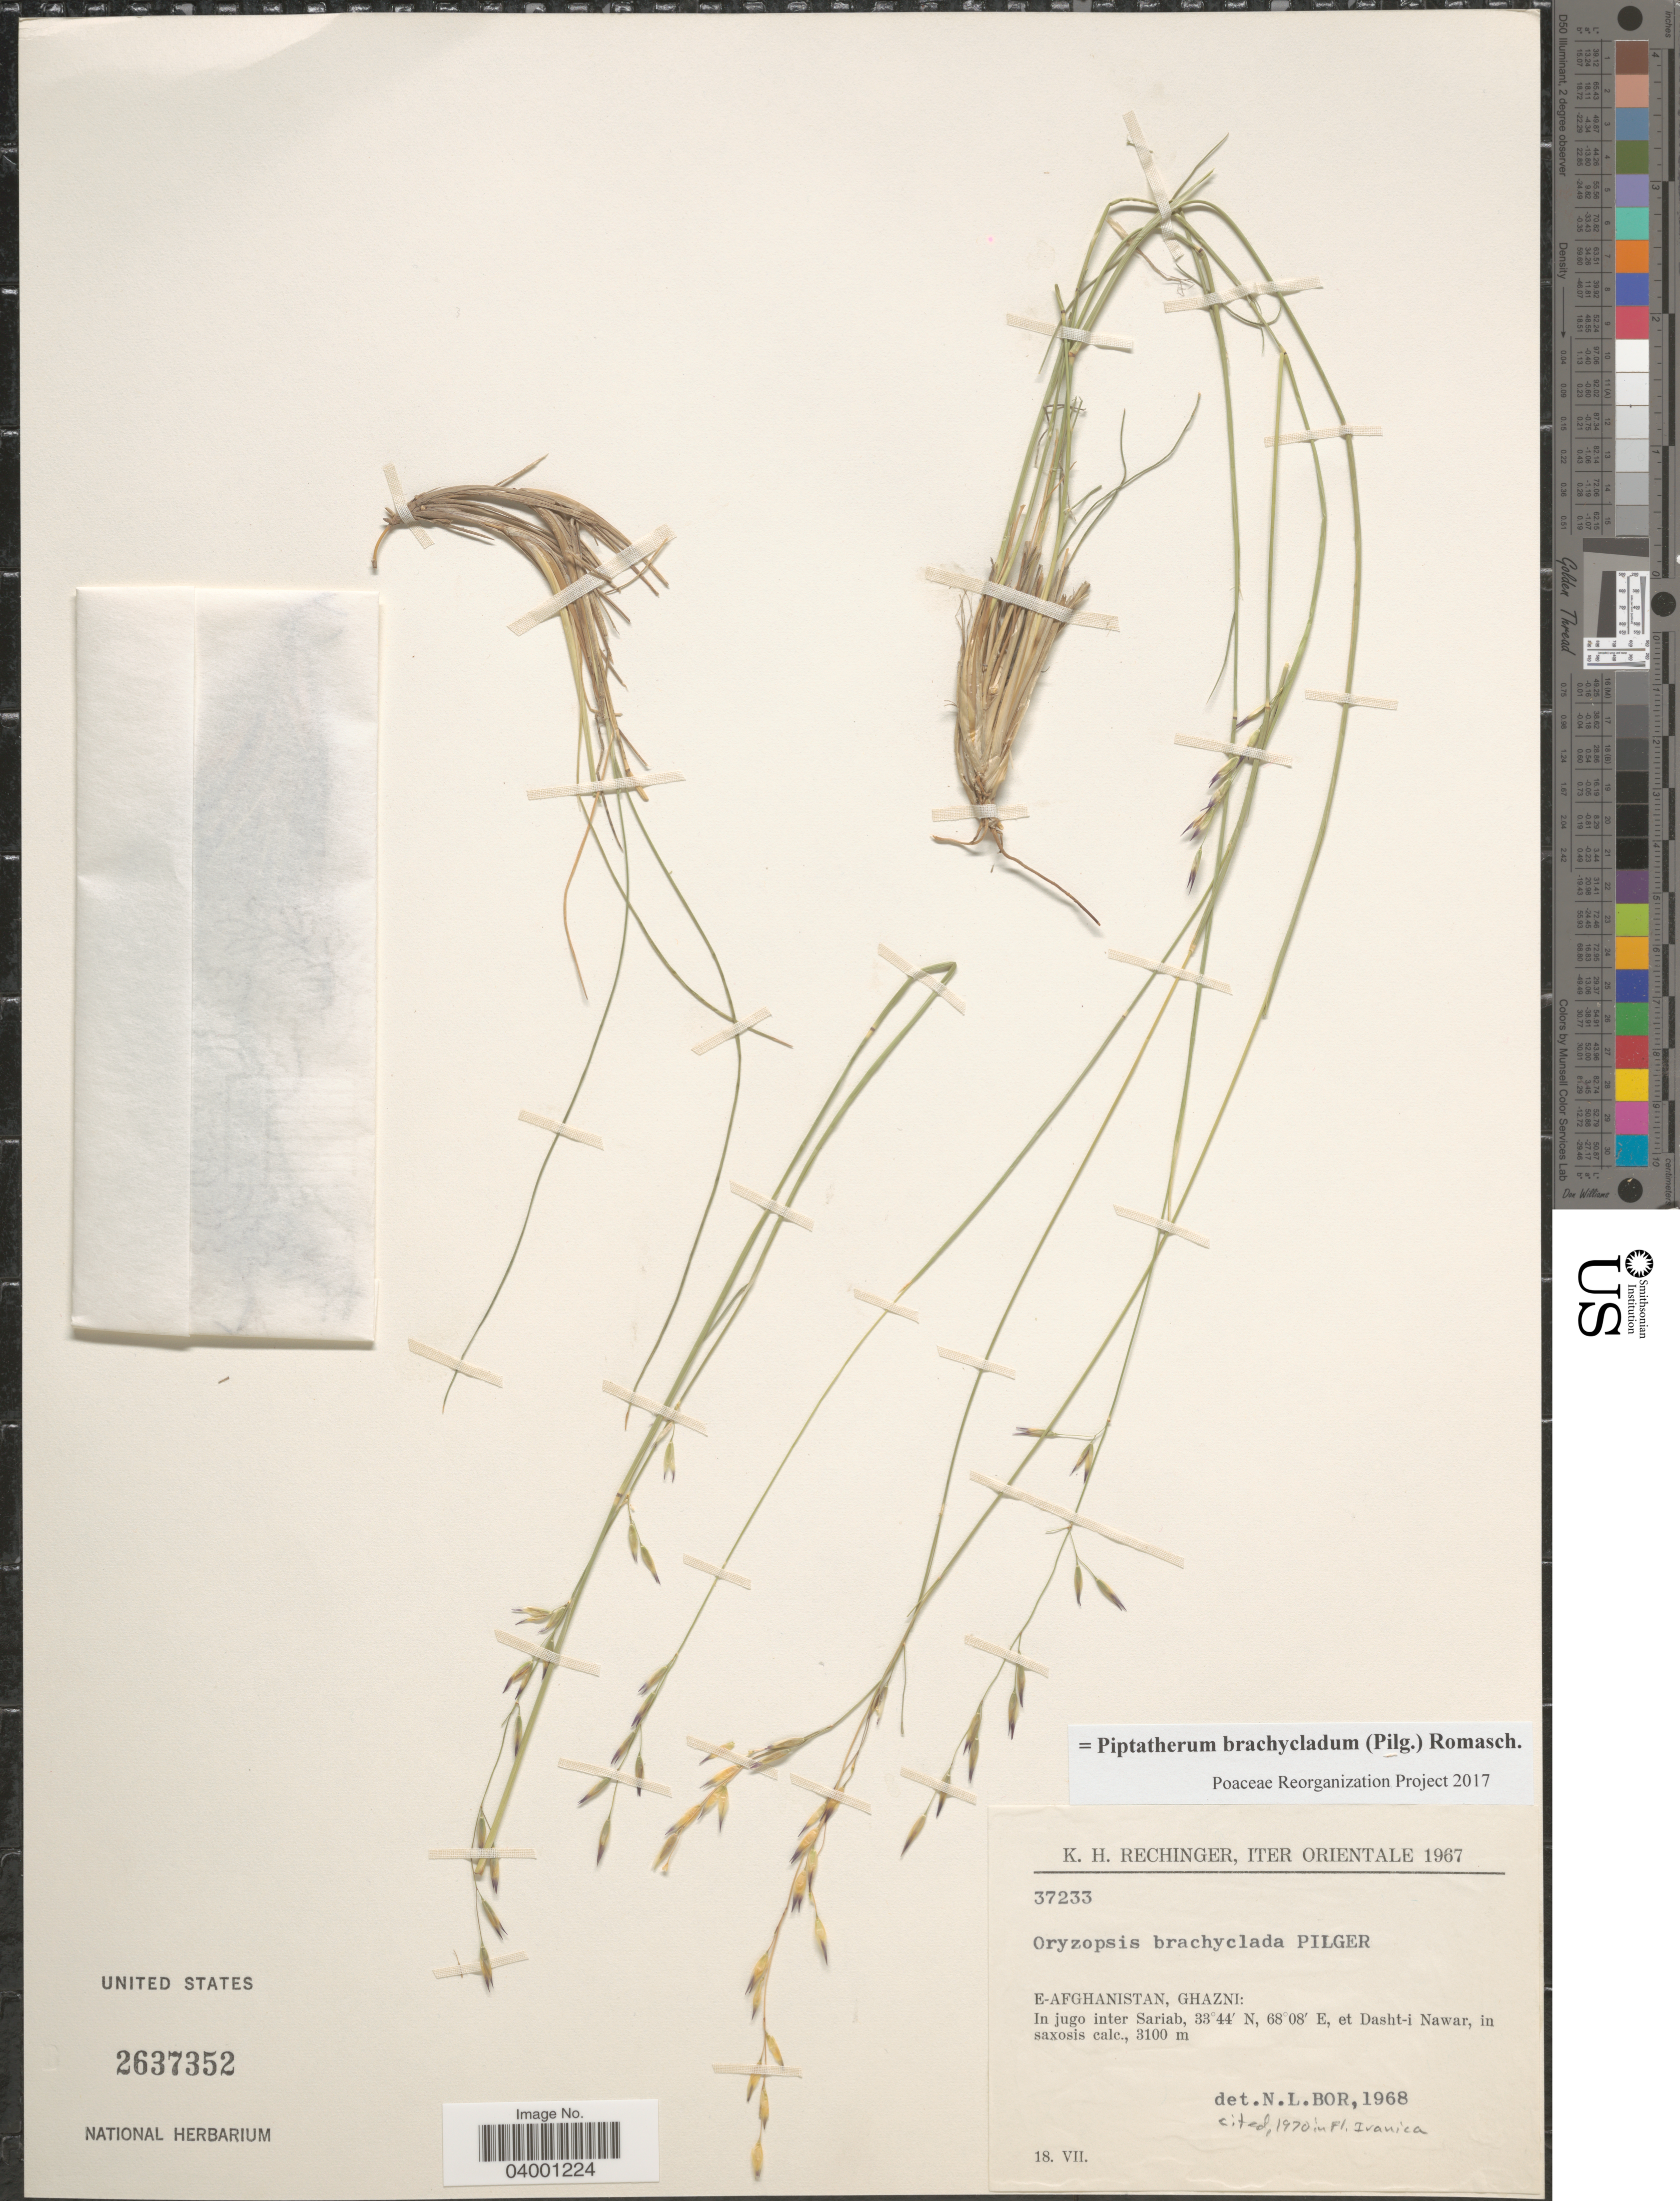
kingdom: Plantae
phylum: Tracheophyta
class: Liliopsida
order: Poales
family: Poaceae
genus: Piptatherum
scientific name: Piptatherum brachycladum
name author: (Pilg.) Romasch.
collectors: K. H. Rechinger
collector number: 37233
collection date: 1967-07-18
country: Afghanistan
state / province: Ghazni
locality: Iter Orientale. E-Afghanistan: In jugo inter Sariab, et Dasht-i Nawar.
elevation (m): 3100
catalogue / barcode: US 2637352